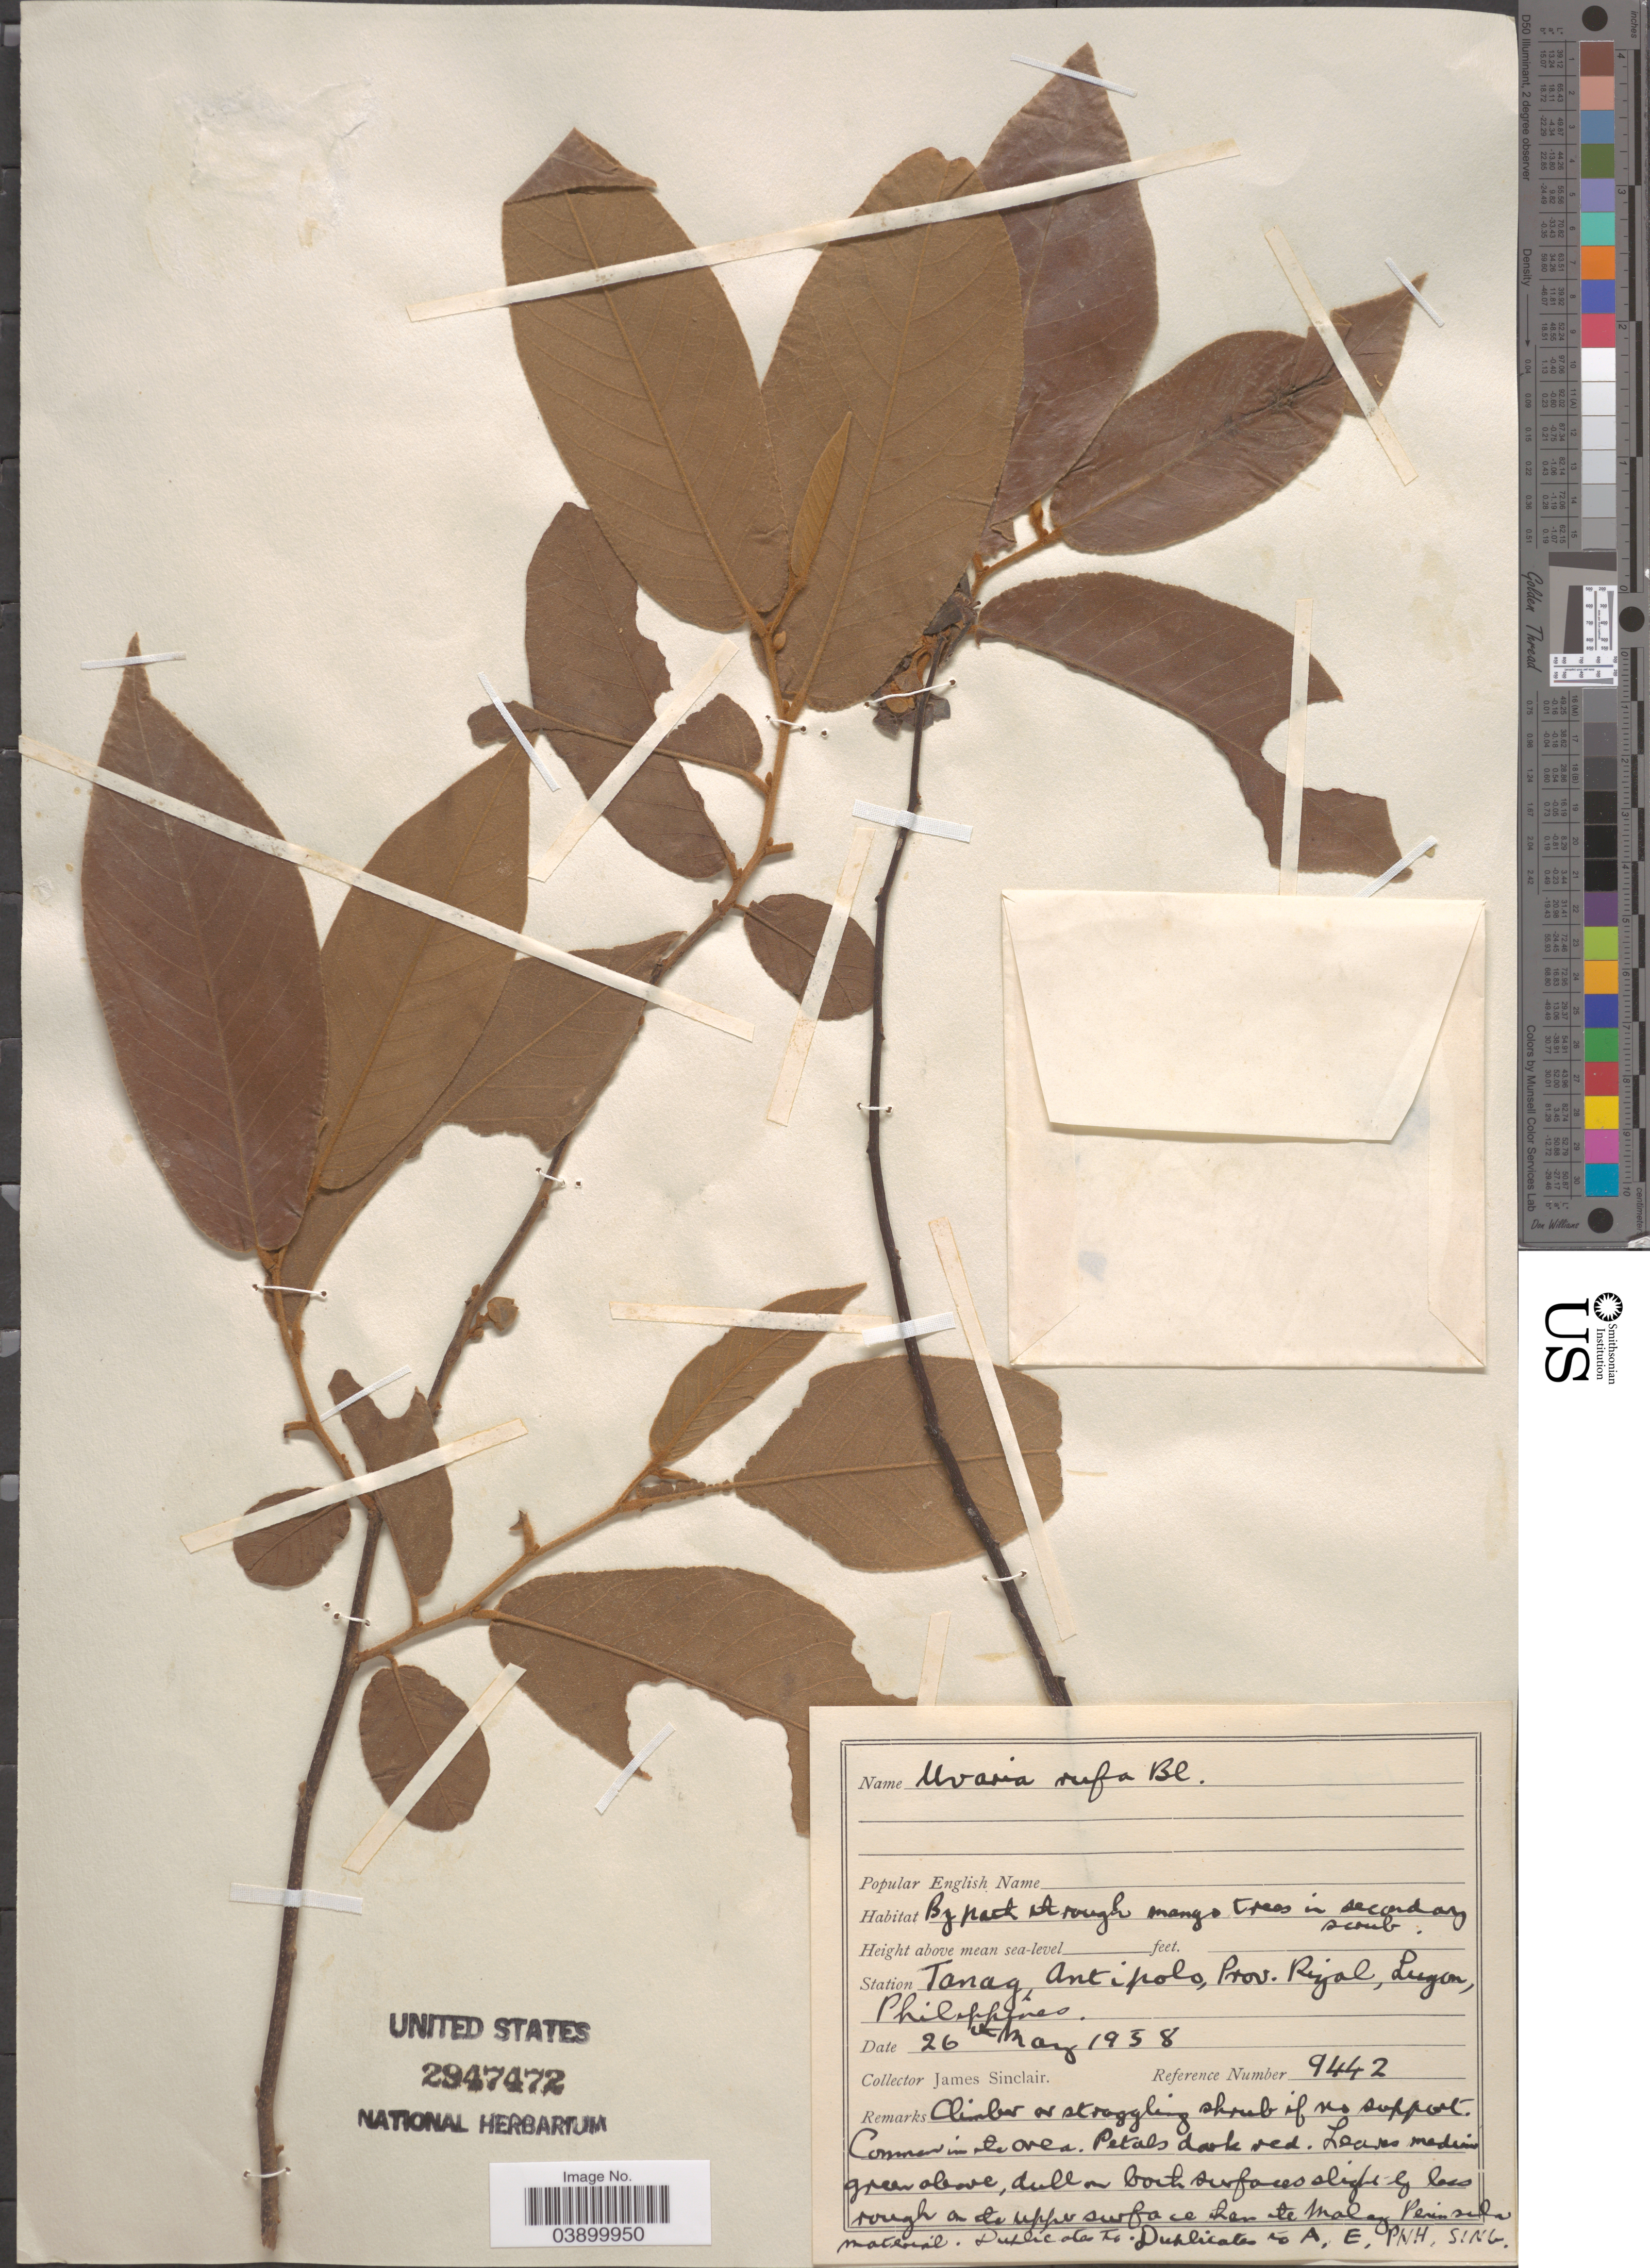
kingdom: Plantae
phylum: Tracheophyta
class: Magnoliopsida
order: Magnoliales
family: Annonaceae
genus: Uvaria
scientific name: Uvaria rufa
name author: Blume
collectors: J. Sinclair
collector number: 9442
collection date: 1958-05-26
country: Philippines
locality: Station Tanag, Antipolo, Prov. Rizal, Luzon.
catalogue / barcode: US 2947472